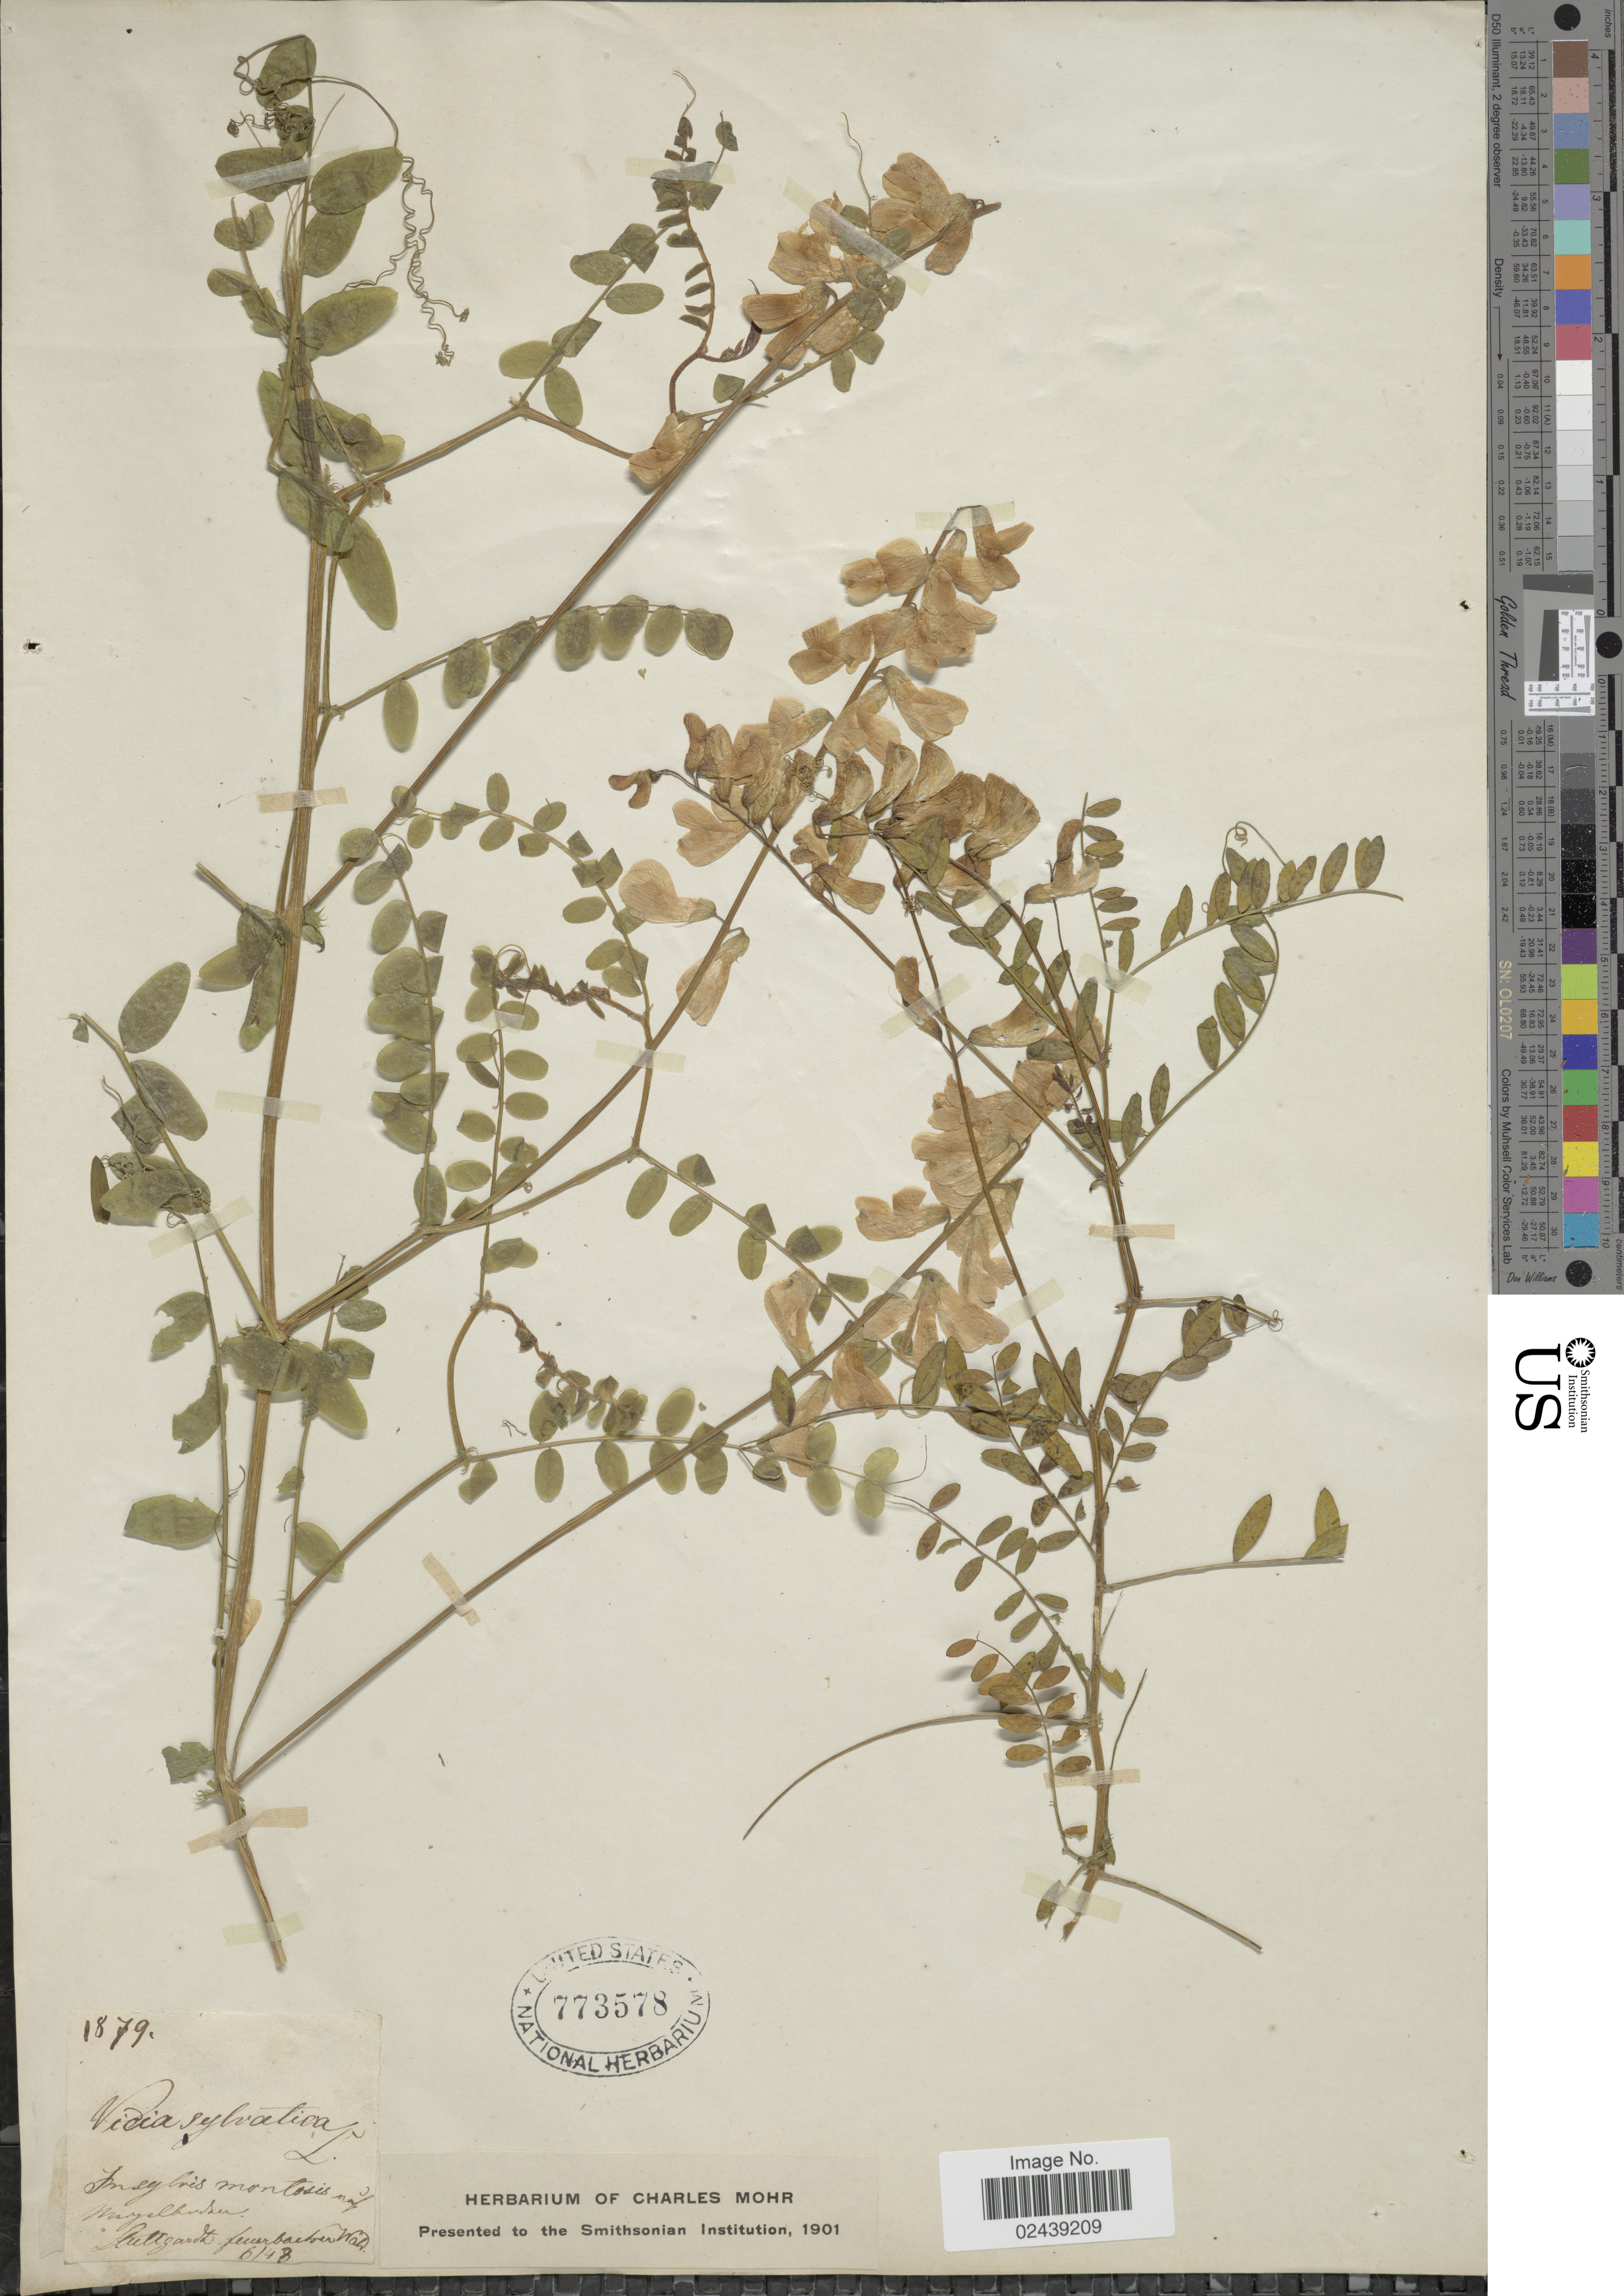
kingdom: Plantae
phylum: Tracheophyta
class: Magnoliopsida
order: Fabales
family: Fabaceae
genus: Vicia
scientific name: Vicia sylvatica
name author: L.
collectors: Stuttgardt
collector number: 1879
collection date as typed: Transcribed d/m/y: /6/43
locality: In sylvis montiloses auf Marysllandia fenerbactoer Wahl [interpreted]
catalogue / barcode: US 773578